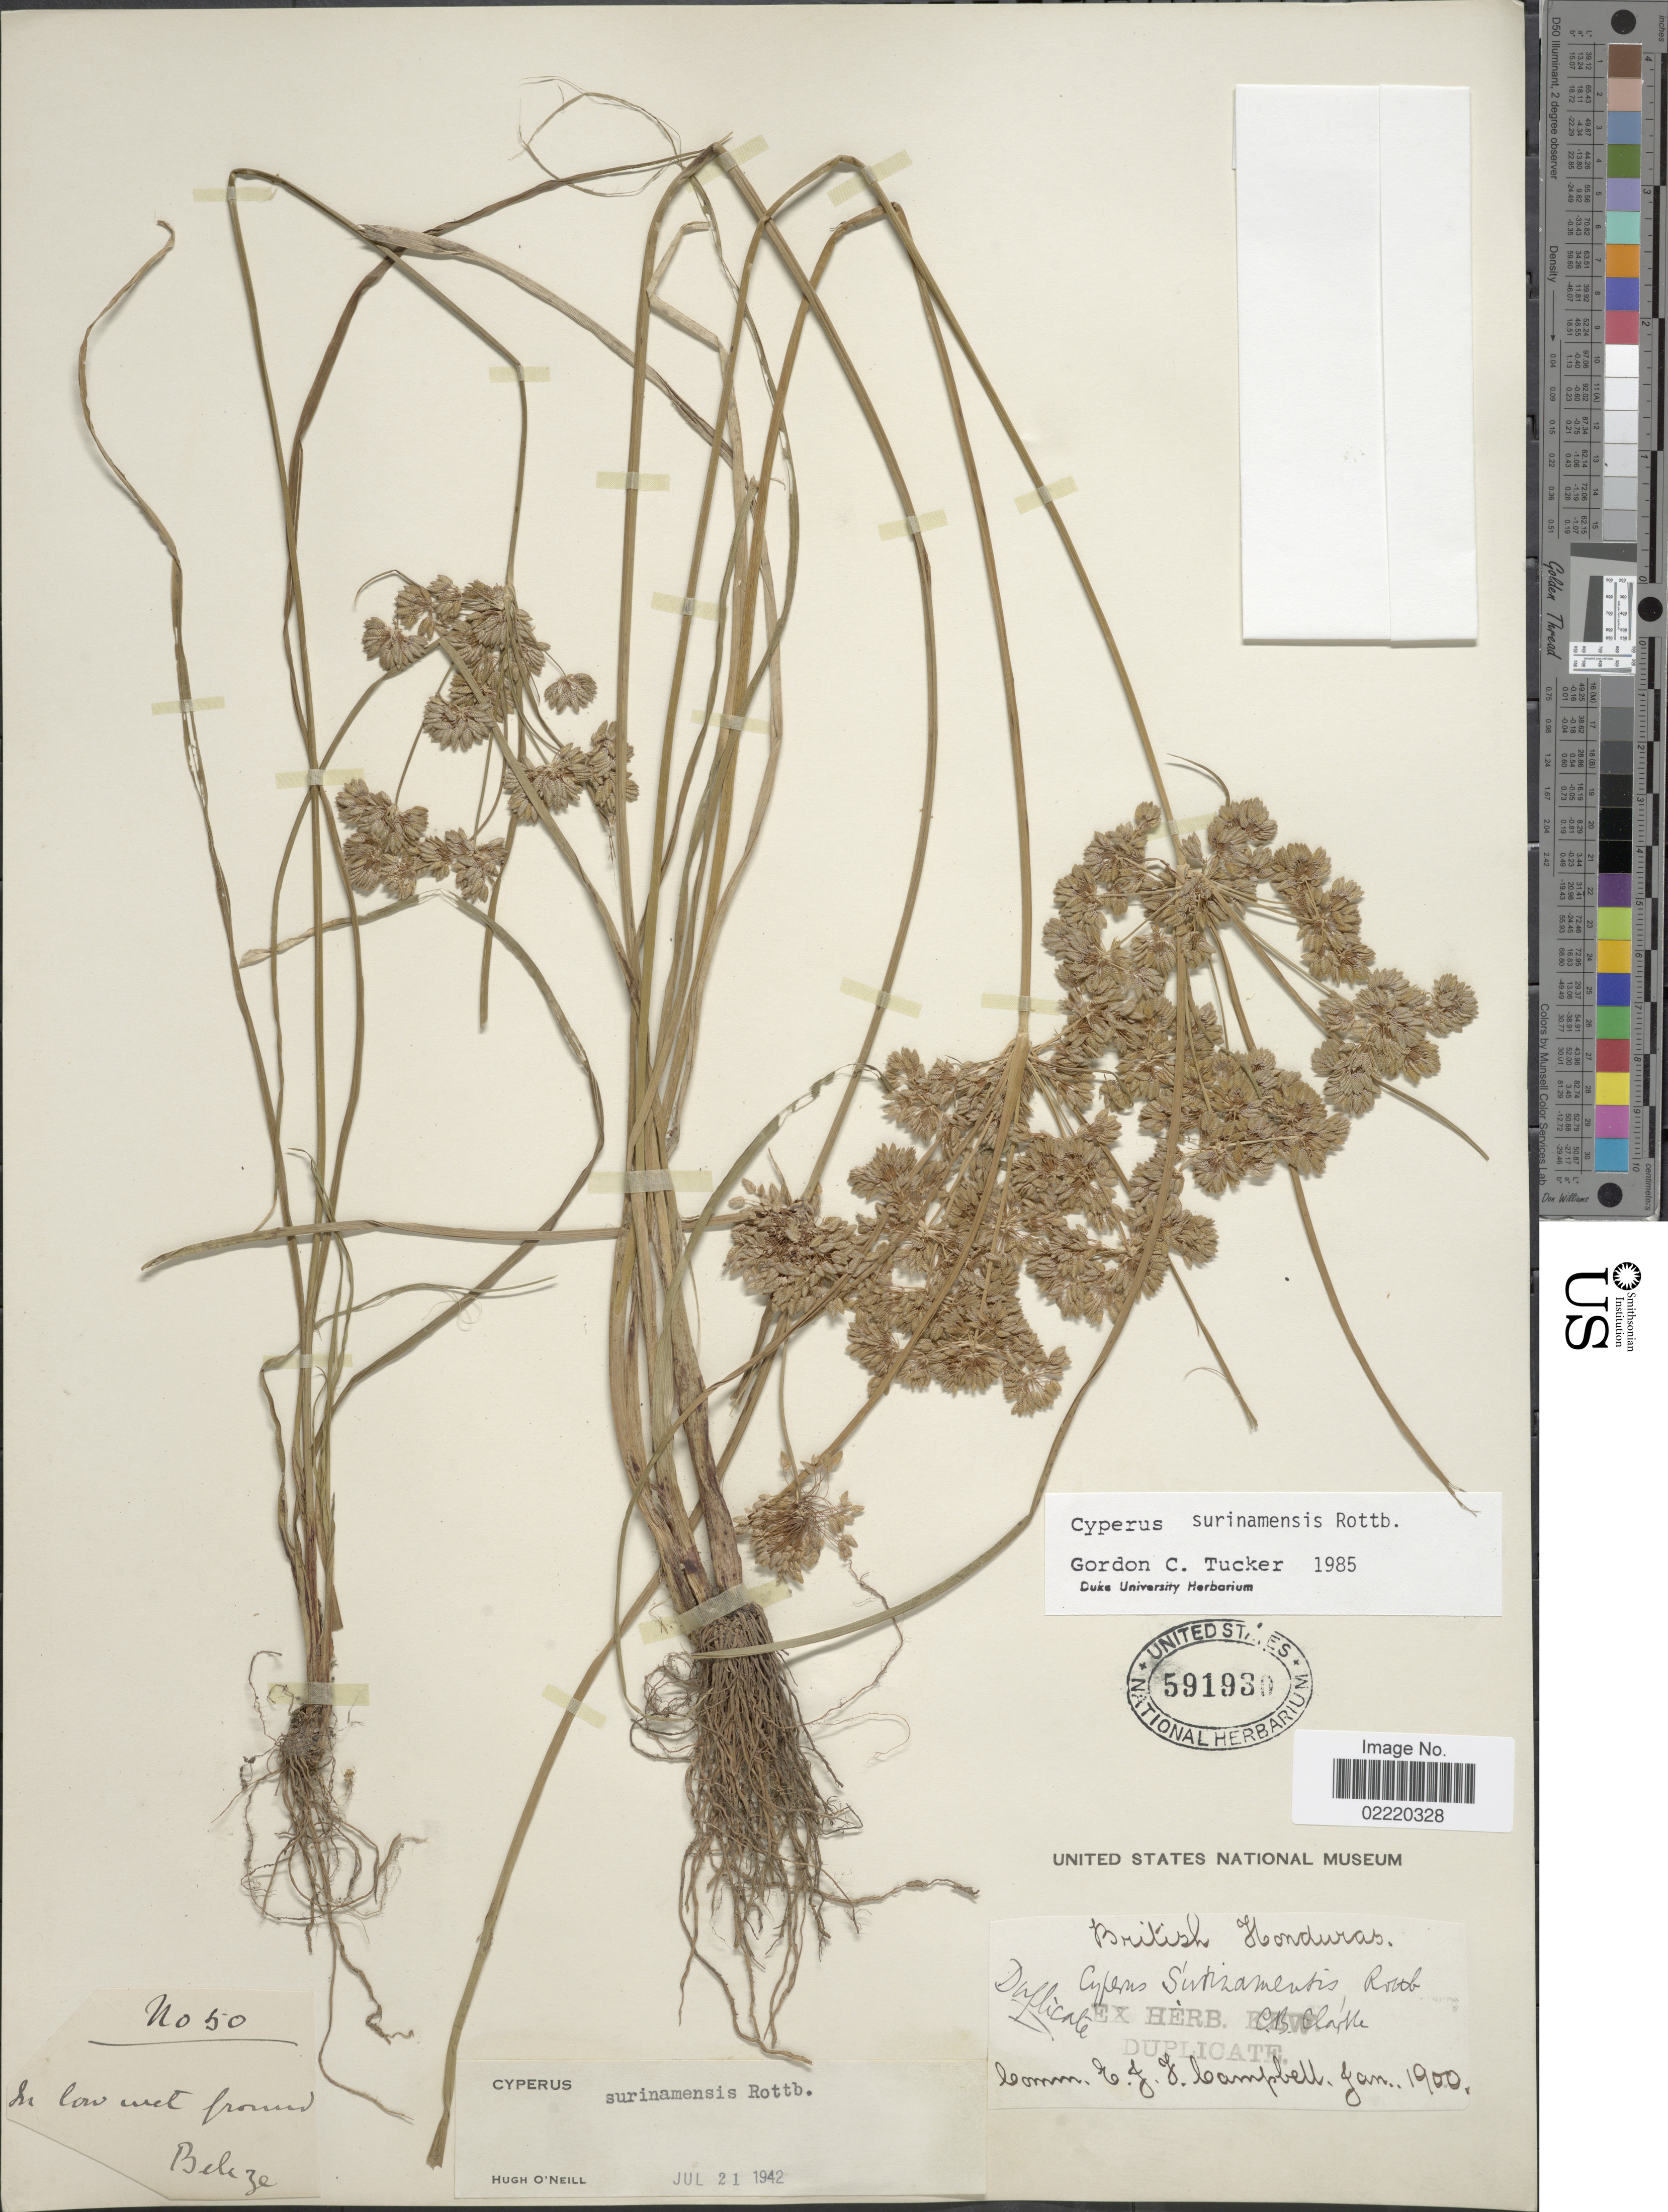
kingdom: Plantae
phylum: Tracheophyta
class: Liliopsida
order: Poales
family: Cyperaceae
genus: Cyperus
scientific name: Cyperus surinamensis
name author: Rottb.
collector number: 50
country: Belize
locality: British Honduras, in low wet ground.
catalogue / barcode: US 591930